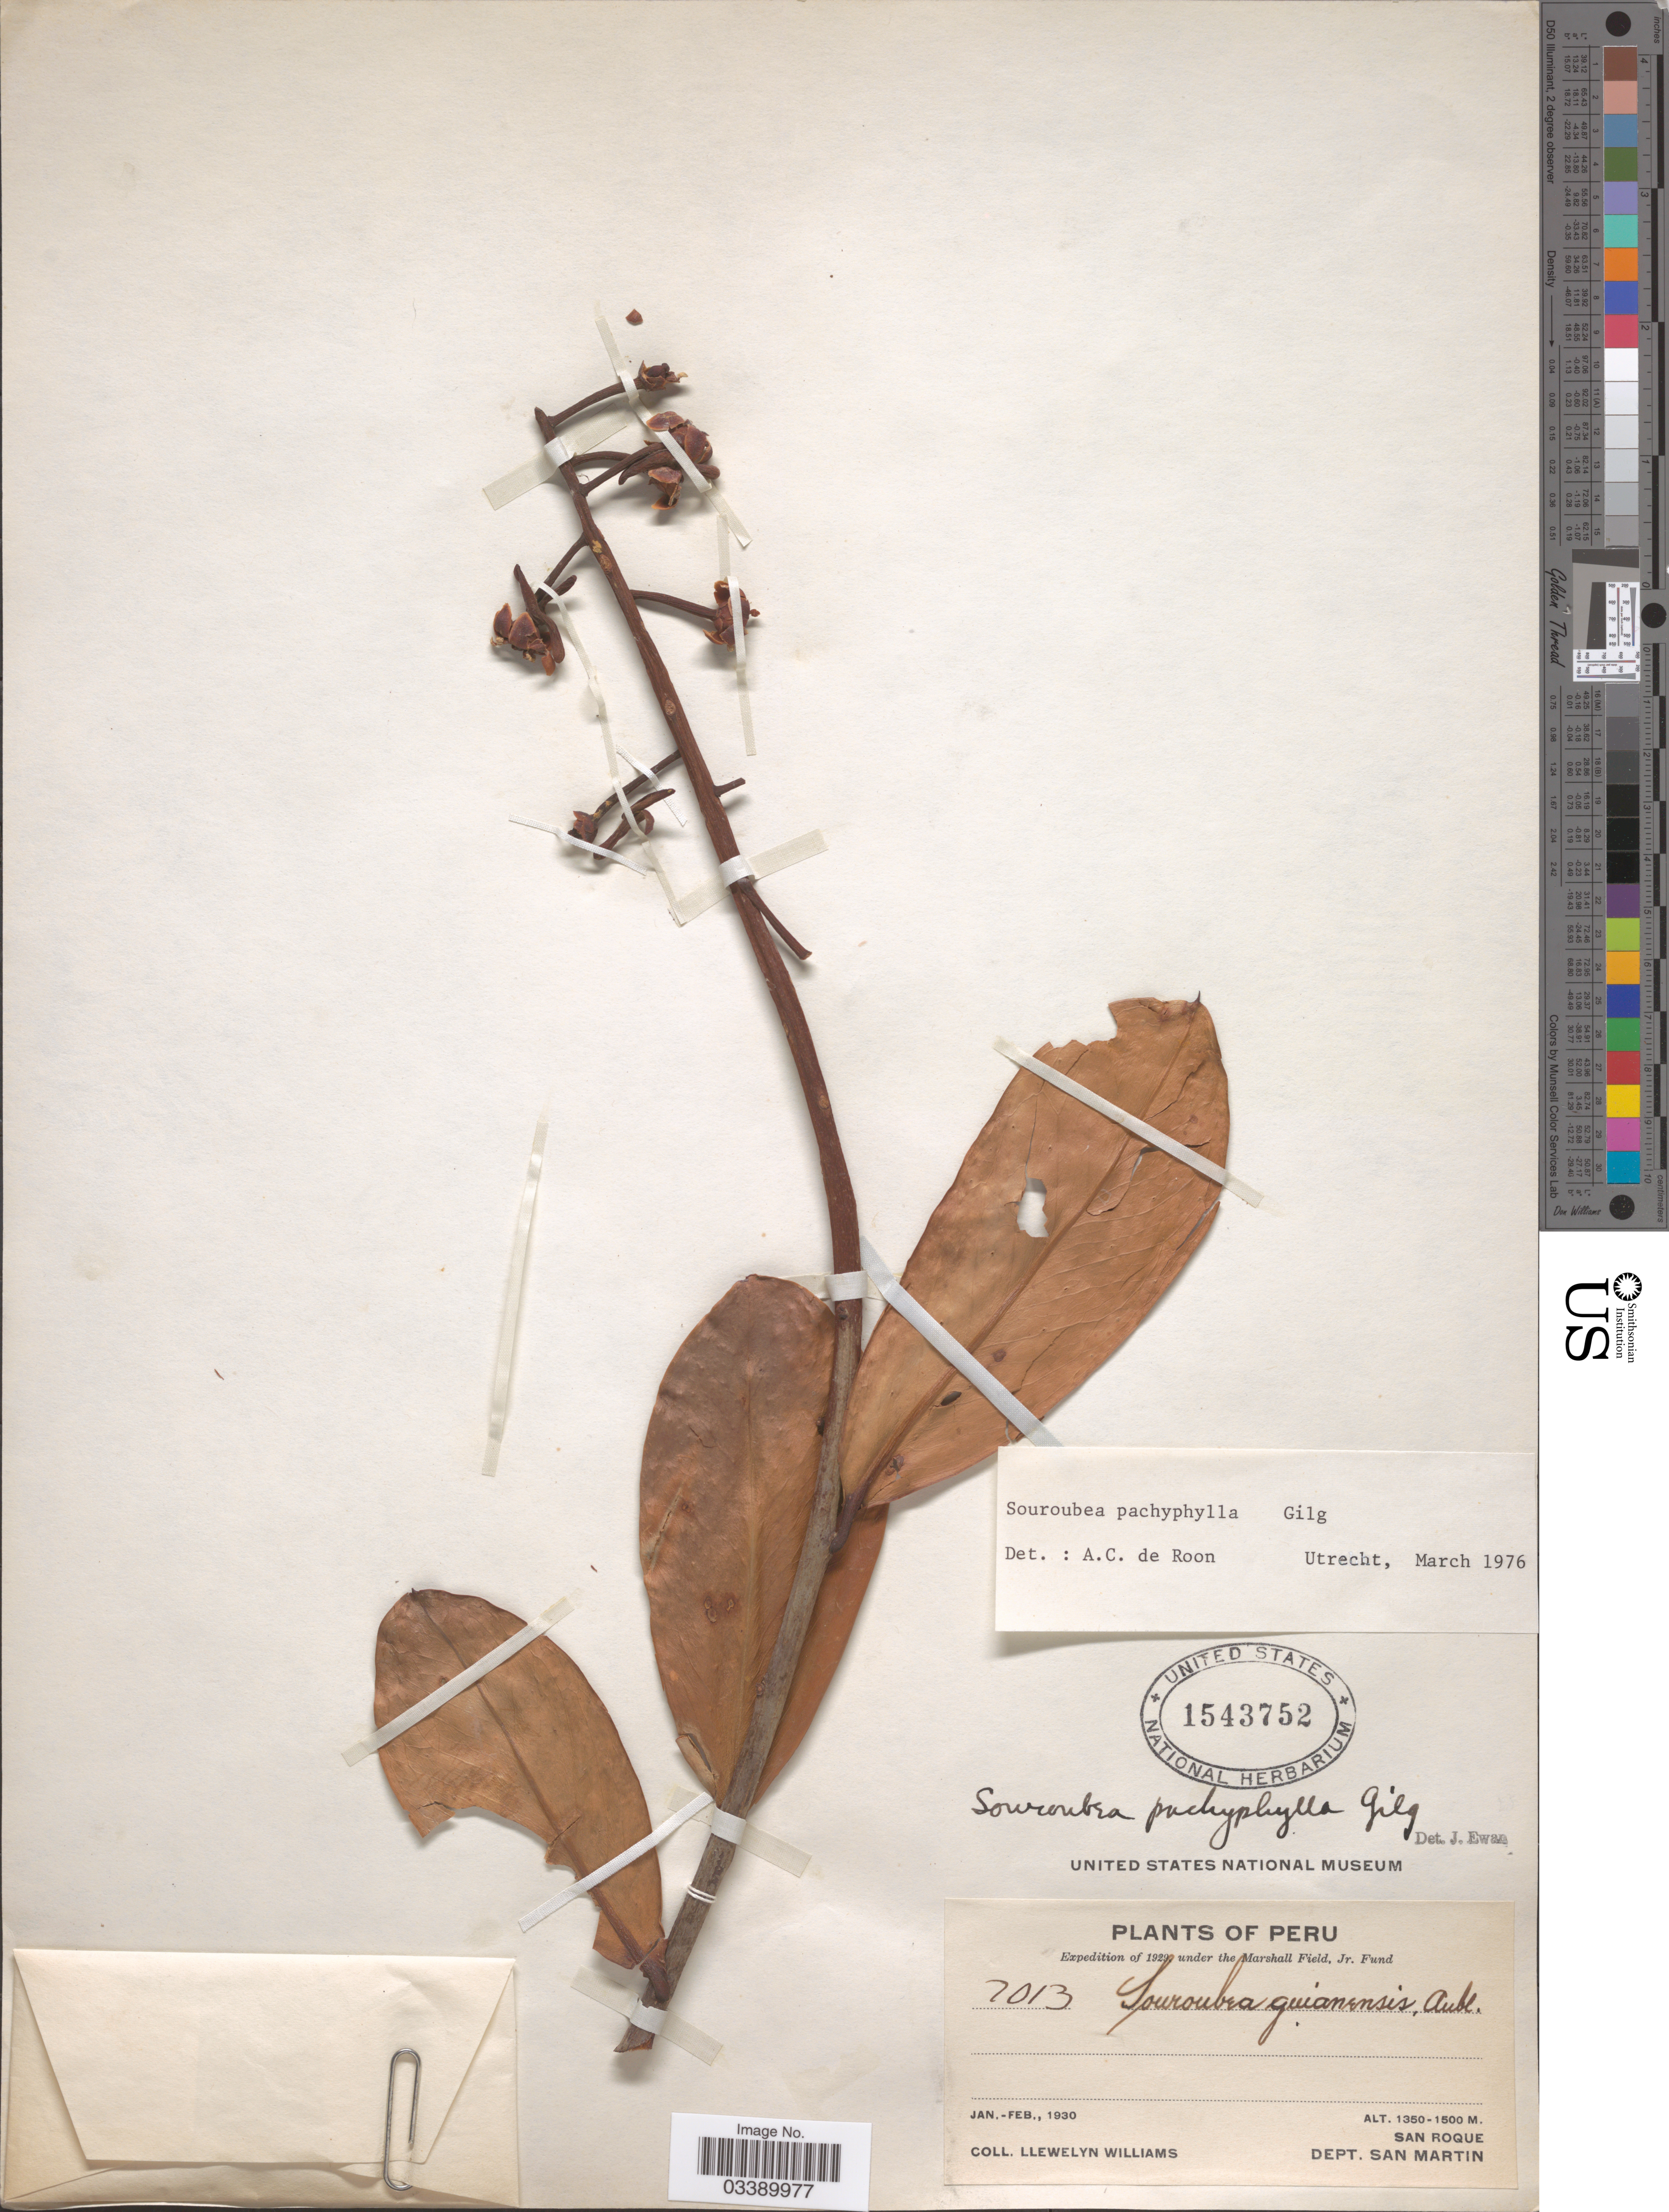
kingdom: Plantae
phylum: Tracheophyta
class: Magnoliopsida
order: Ericales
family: Marcgraviaceae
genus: Souroubea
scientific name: Souroubea pachyphylla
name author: Gilg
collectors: Ll. Williams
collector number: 2013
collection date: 1930-01/1930-02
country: Peru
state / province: San Martín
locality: San Roque. Dept. San Martin.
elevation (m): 1350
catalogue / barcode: US 1543752